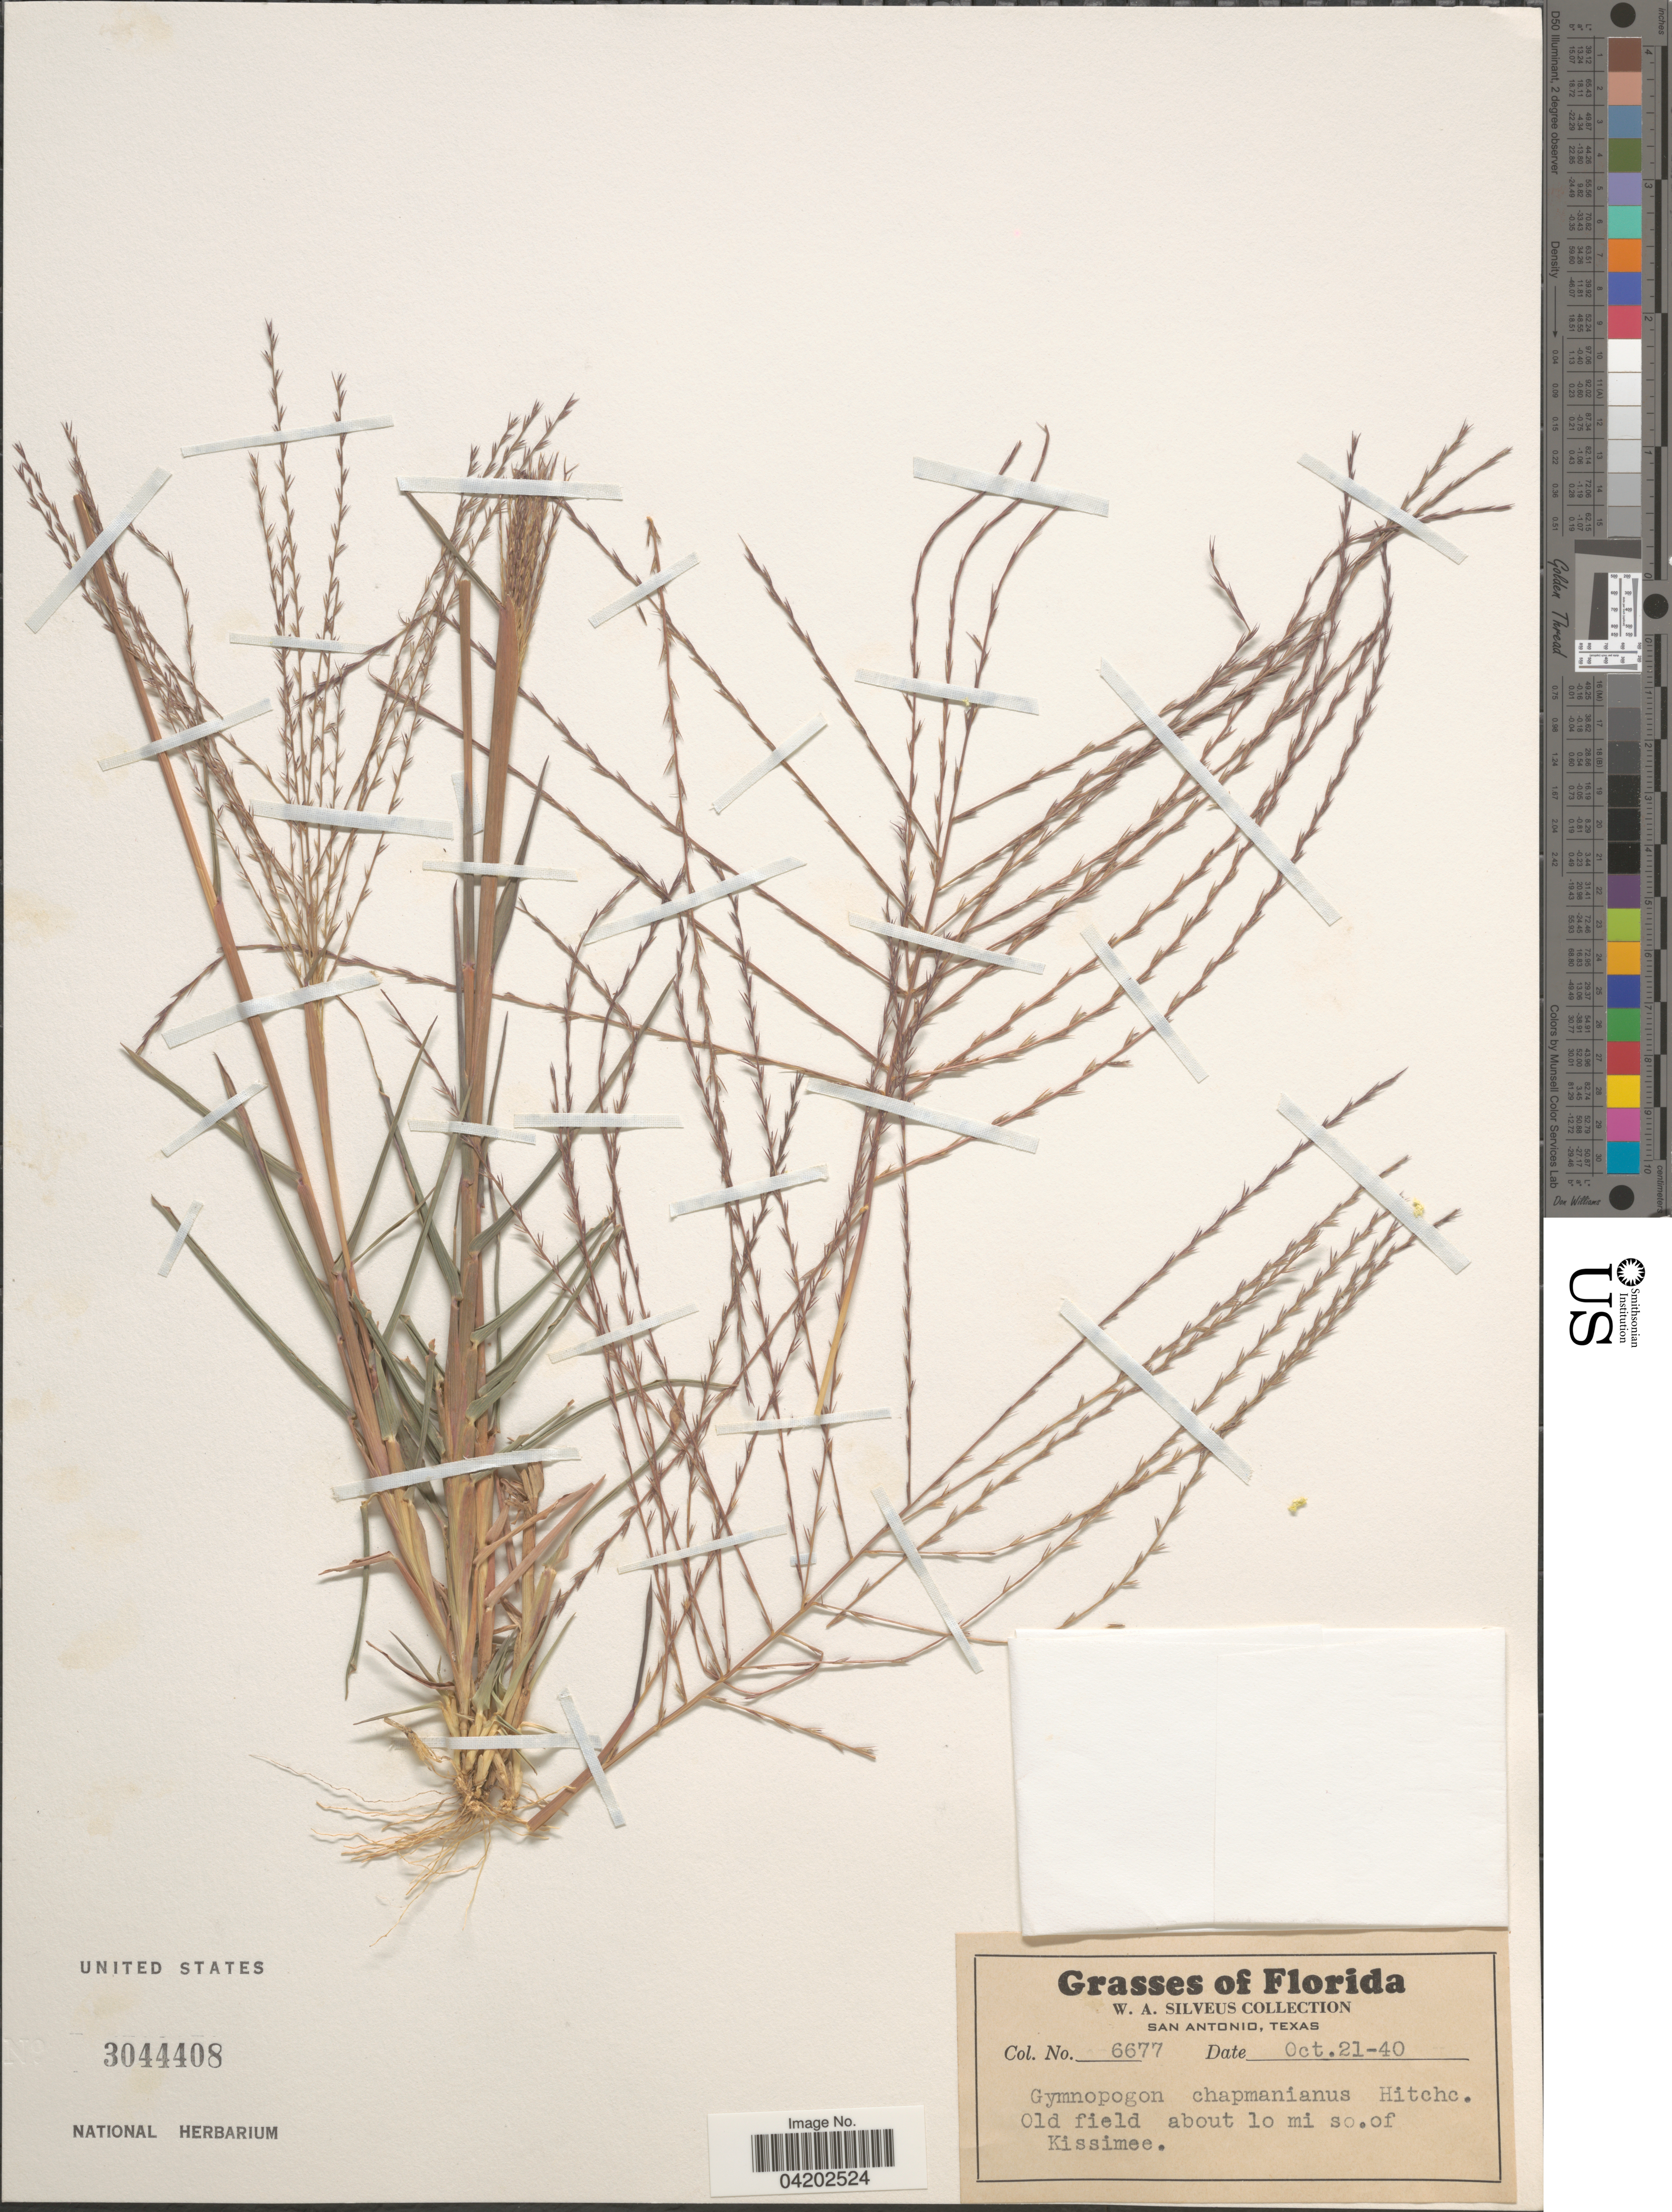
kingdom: Plantae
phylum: Tracheophyta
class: Liliopsida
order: Poales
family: Poaceae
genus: Gymnopogon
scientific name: Gymnopogon chapmanianum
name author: Hitchc.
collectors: W. Silveus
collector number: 6677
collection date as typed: Transcribed d/m/y: 21/10/40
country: United States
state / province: Florida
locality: Old field about 10 mi so. of Kissimee.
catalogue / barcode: US 3044408